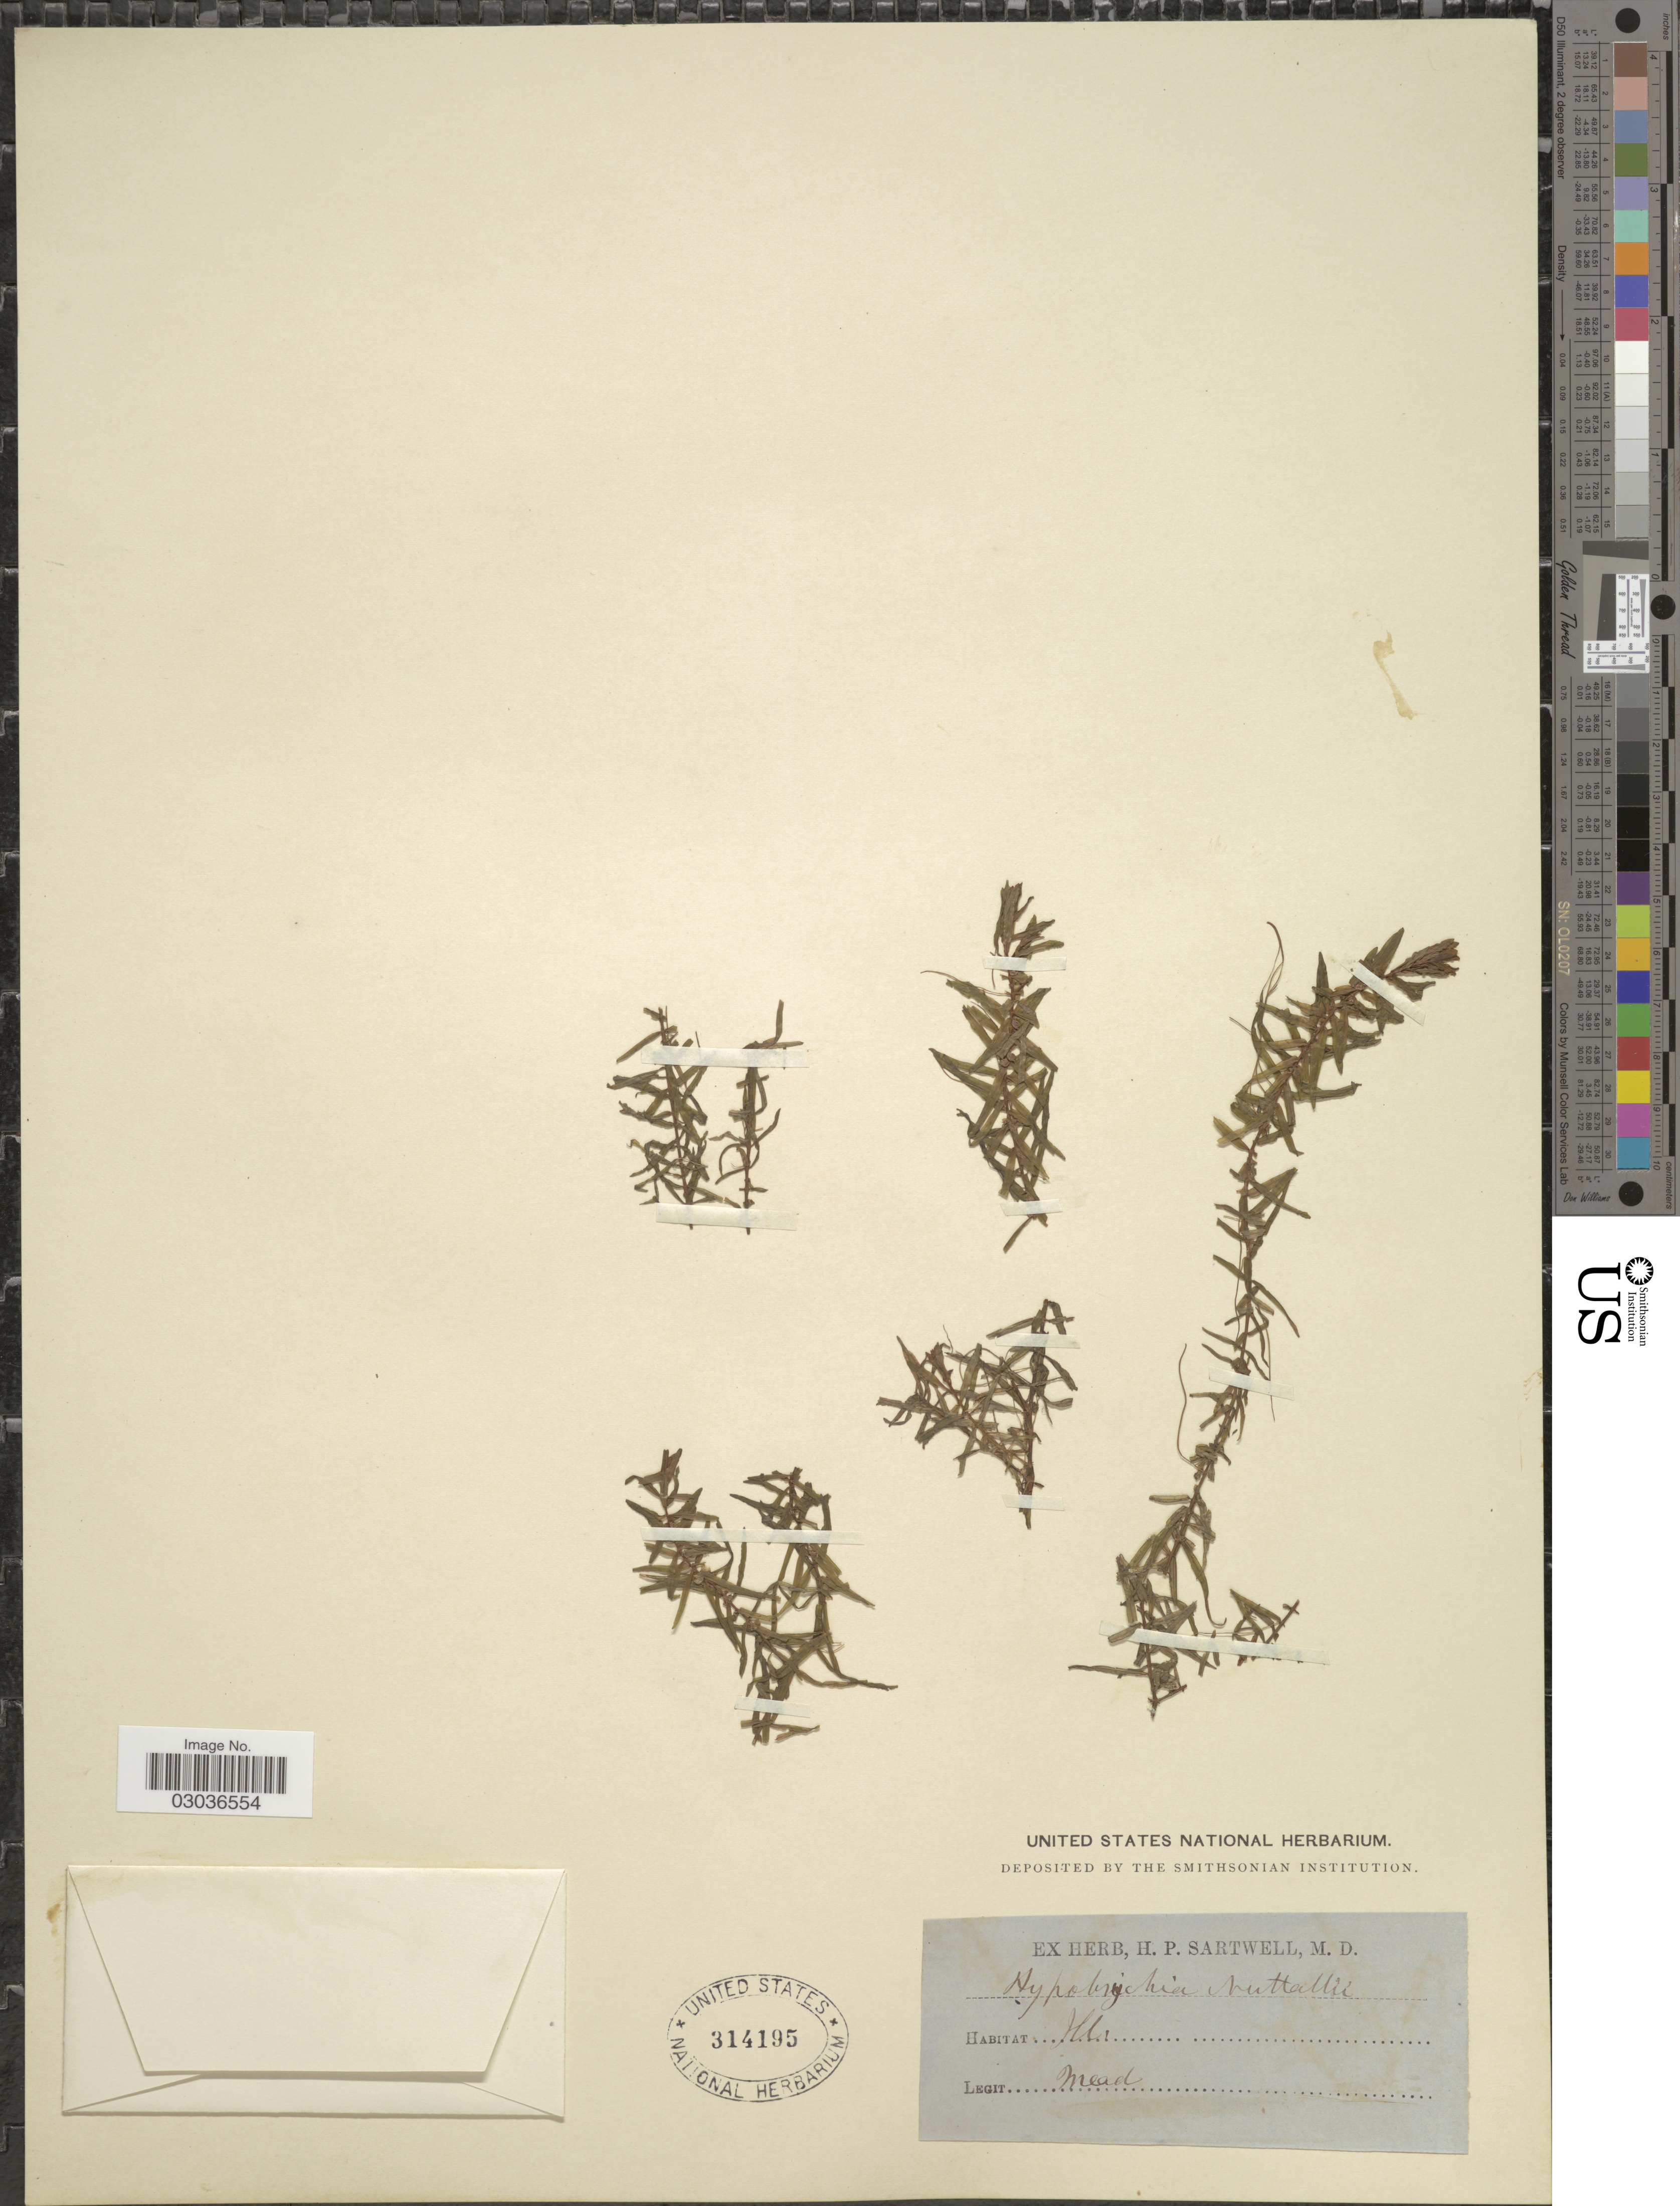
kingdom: Plantae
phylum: Tracheophyta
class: Magnoliopsida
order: Myrtales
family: Lythraceae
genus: Didiplis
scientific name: Didiplis diandra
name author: (Nutt. ex DC.) Alph. Wood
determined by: Strong, Mark T., (BOT), Smithsonian Institution - National Museum of Natural History (UNITED STATES)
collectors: -. Mead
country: United States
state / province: Illinois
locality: Ill.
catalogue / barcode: US 314195